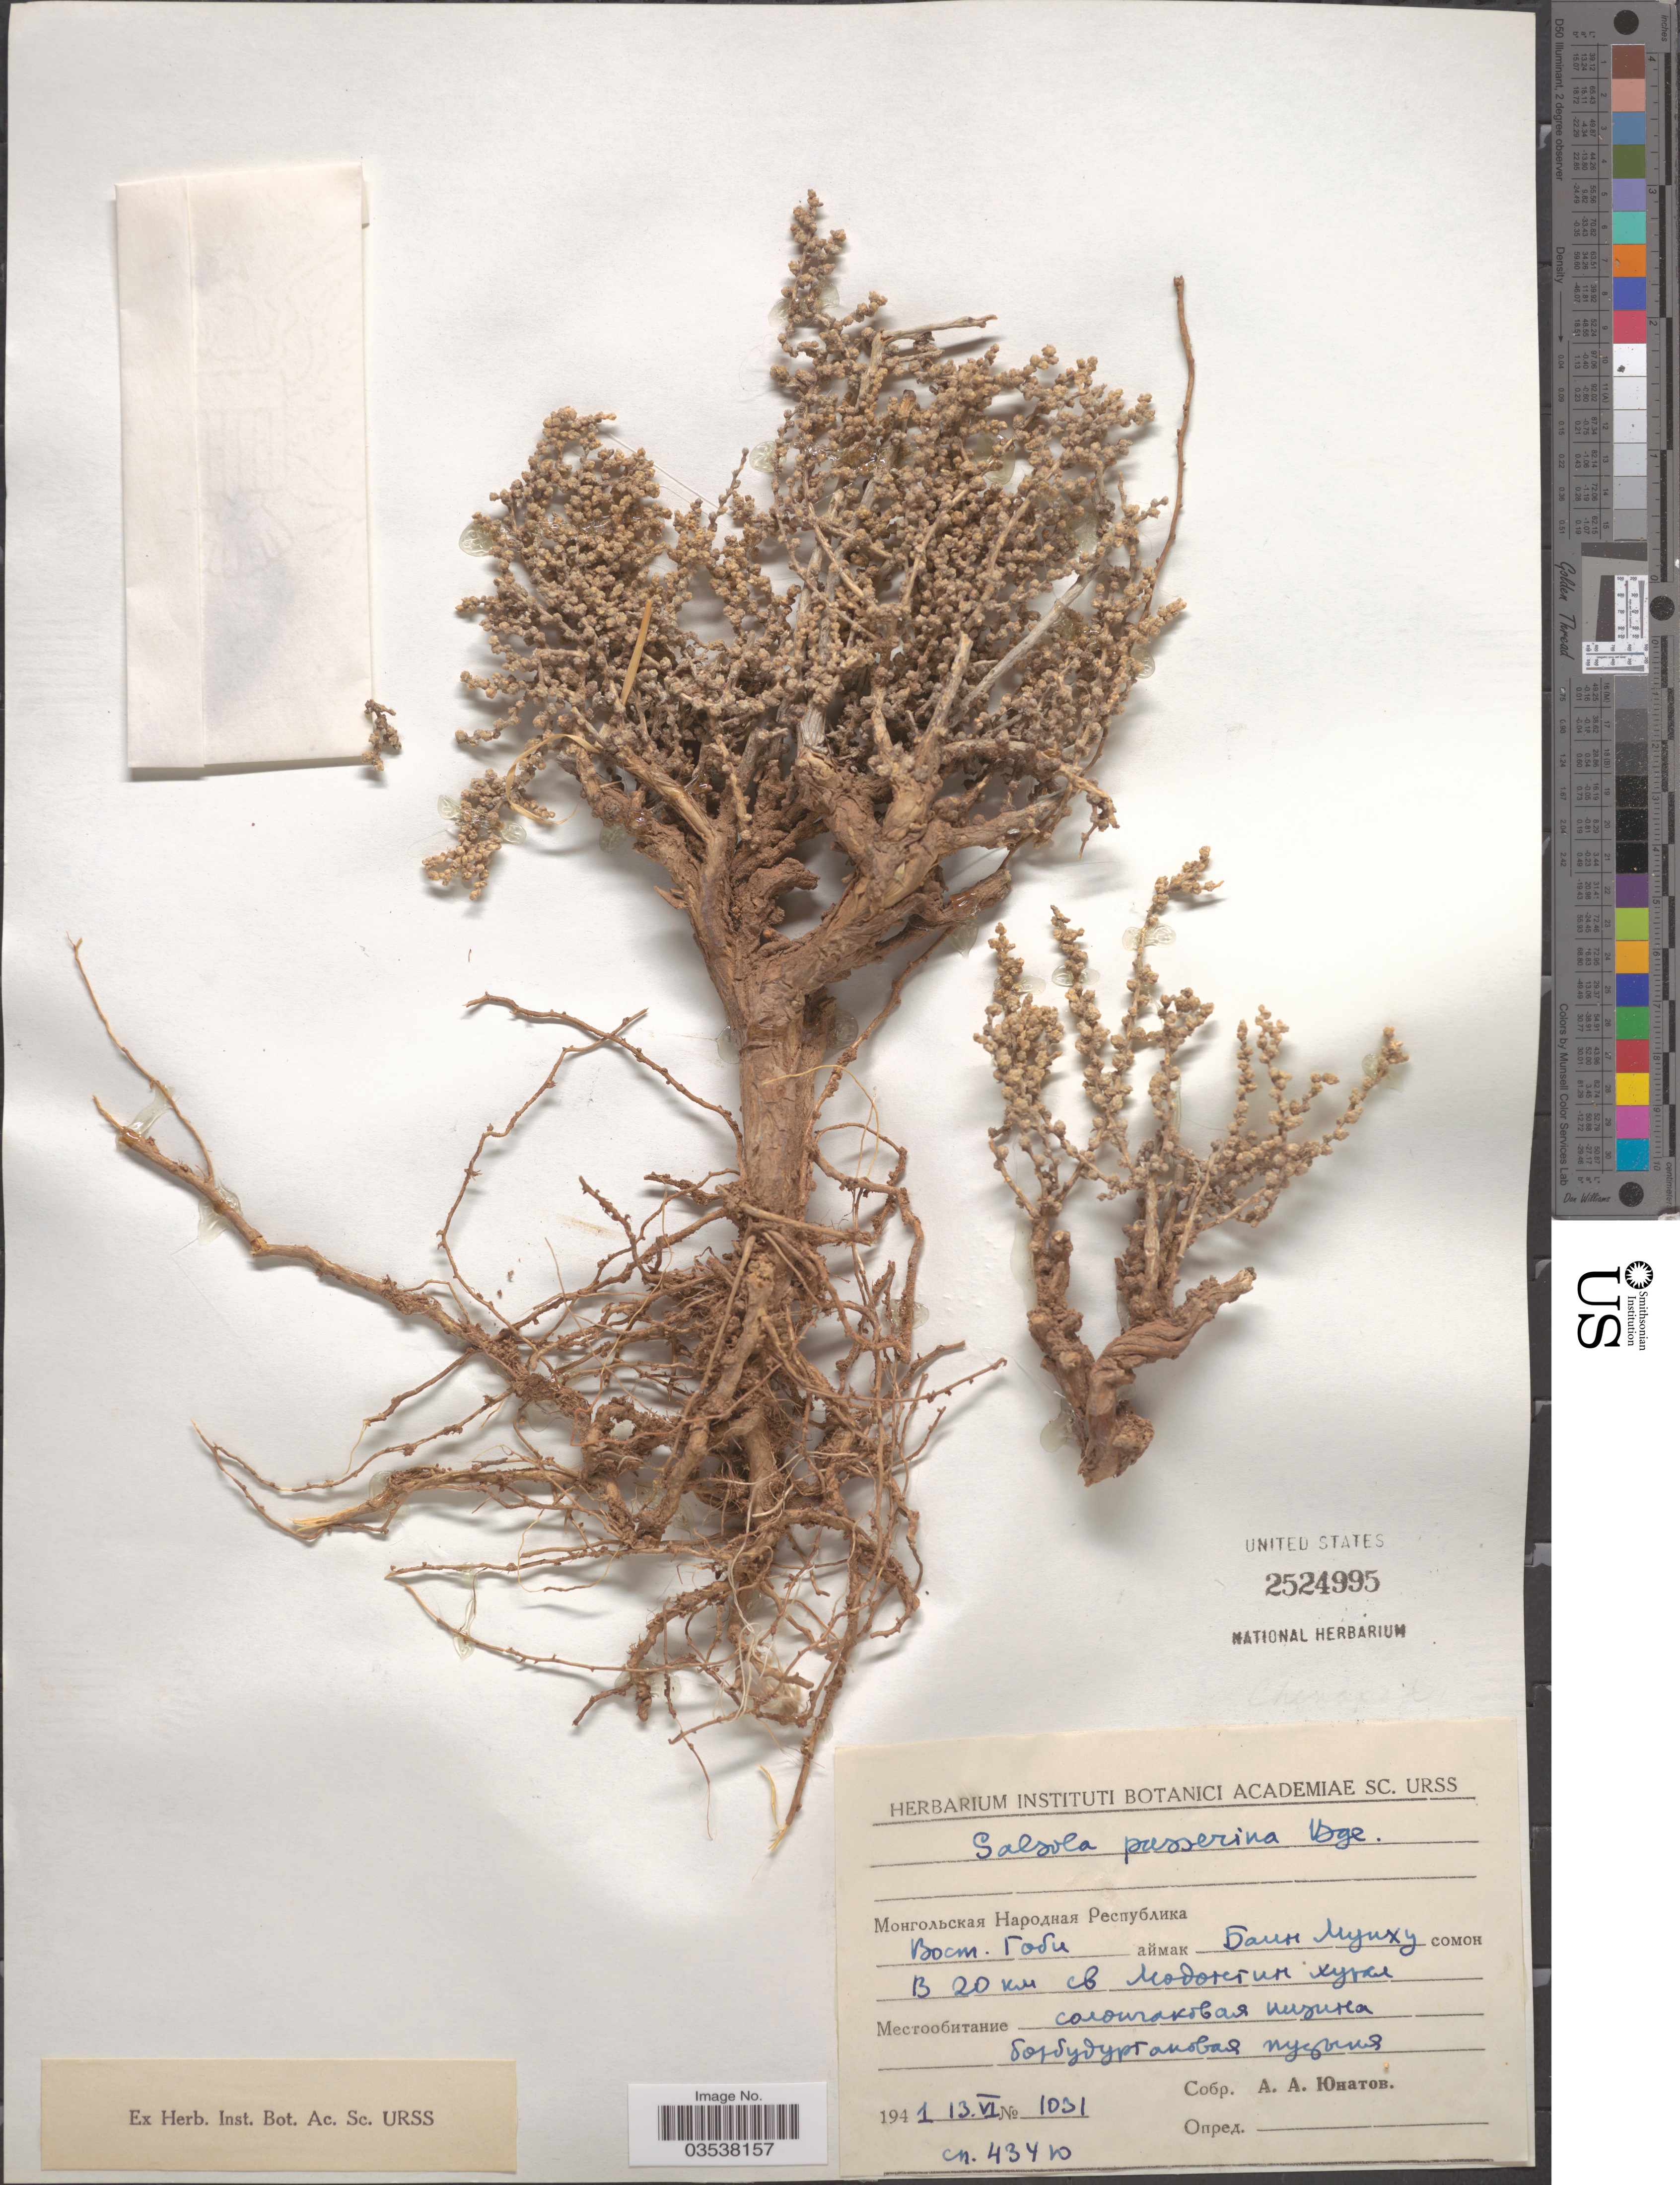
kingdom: Plantae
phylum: Tracheophyta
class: Magnoliopsida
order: Caryophyllales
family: Amaranthaceae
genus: Caroxylon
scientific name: Caroxylon passerinum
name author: (Bunge) Akhani & Roalson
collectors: A. Unatov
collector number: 1031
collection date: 1941-06-13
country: Mongolia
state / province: Hentiy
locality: Bain-munku, 20 km NE of Modon.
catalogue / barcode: US 2524995